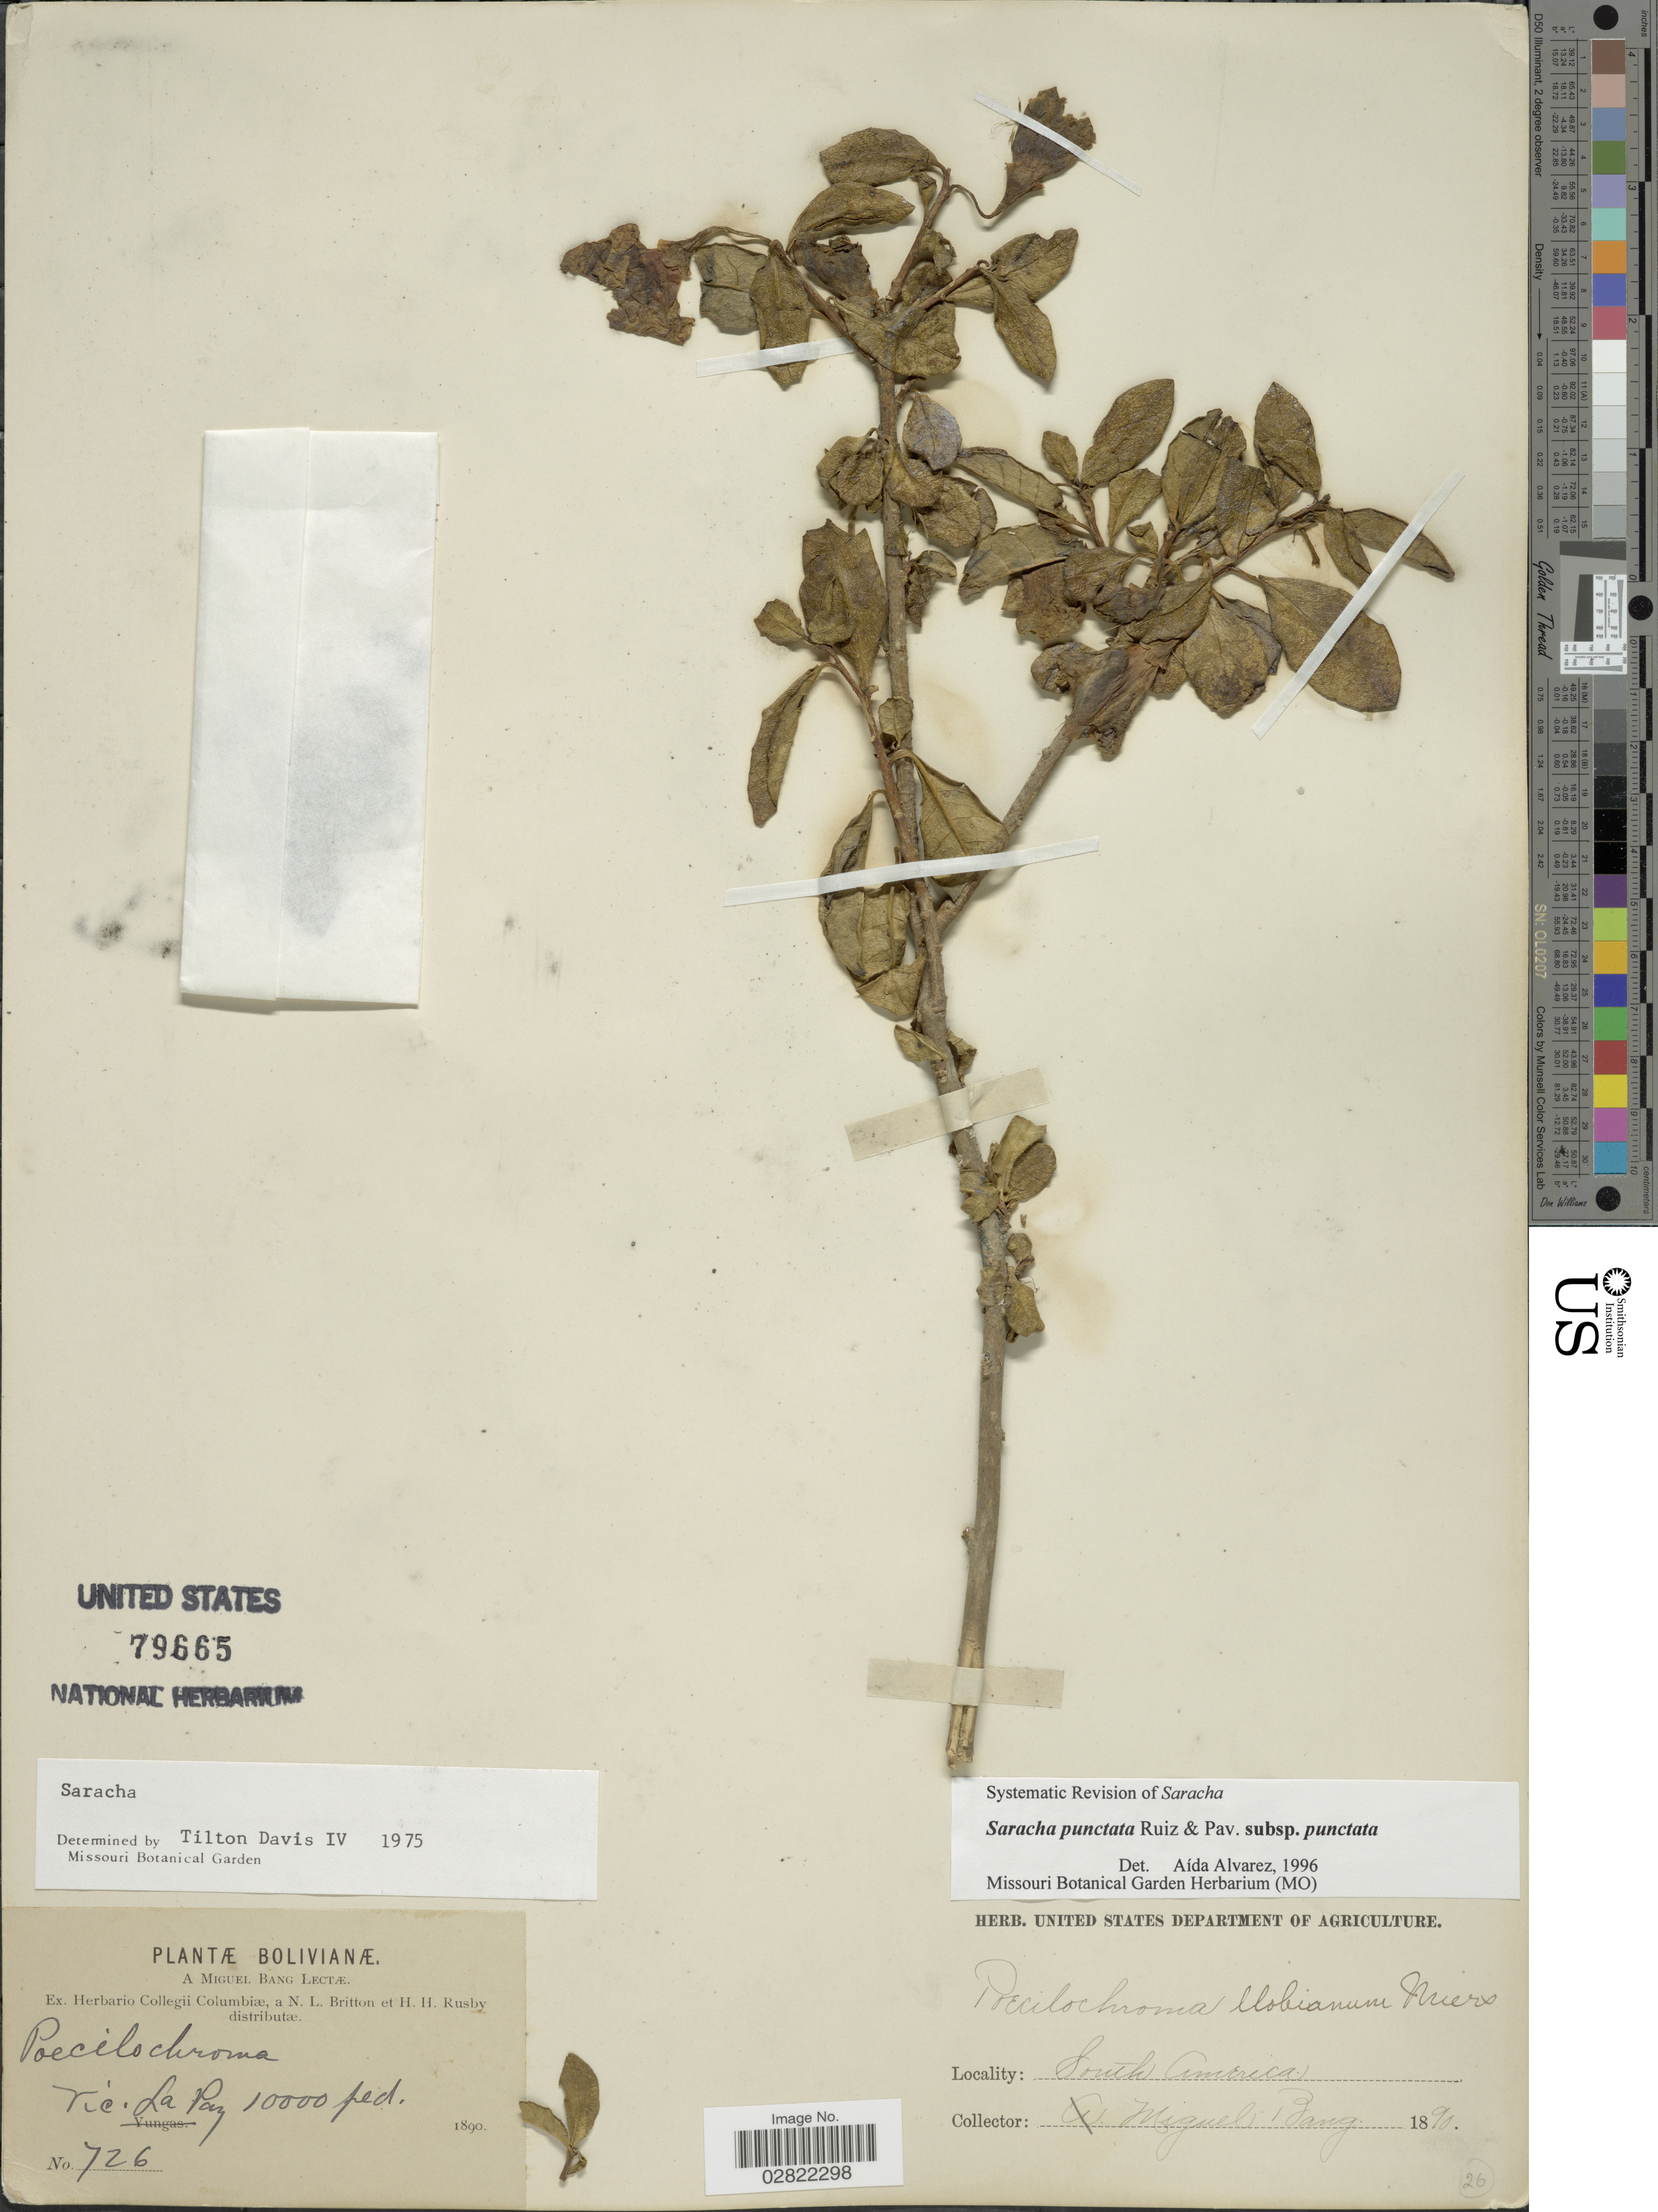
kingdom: Plantae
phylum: Tracheophyta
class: Magnoliopsida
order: Solanales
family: Solanaceae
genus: Saracha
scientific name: Saracha punctata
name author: Ruiz & Pav.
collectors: M. Bang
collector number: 726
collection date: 1890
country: Bolivia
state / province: La Paz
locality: Vic. La Paz.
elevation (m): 3048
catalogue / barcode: US 79665